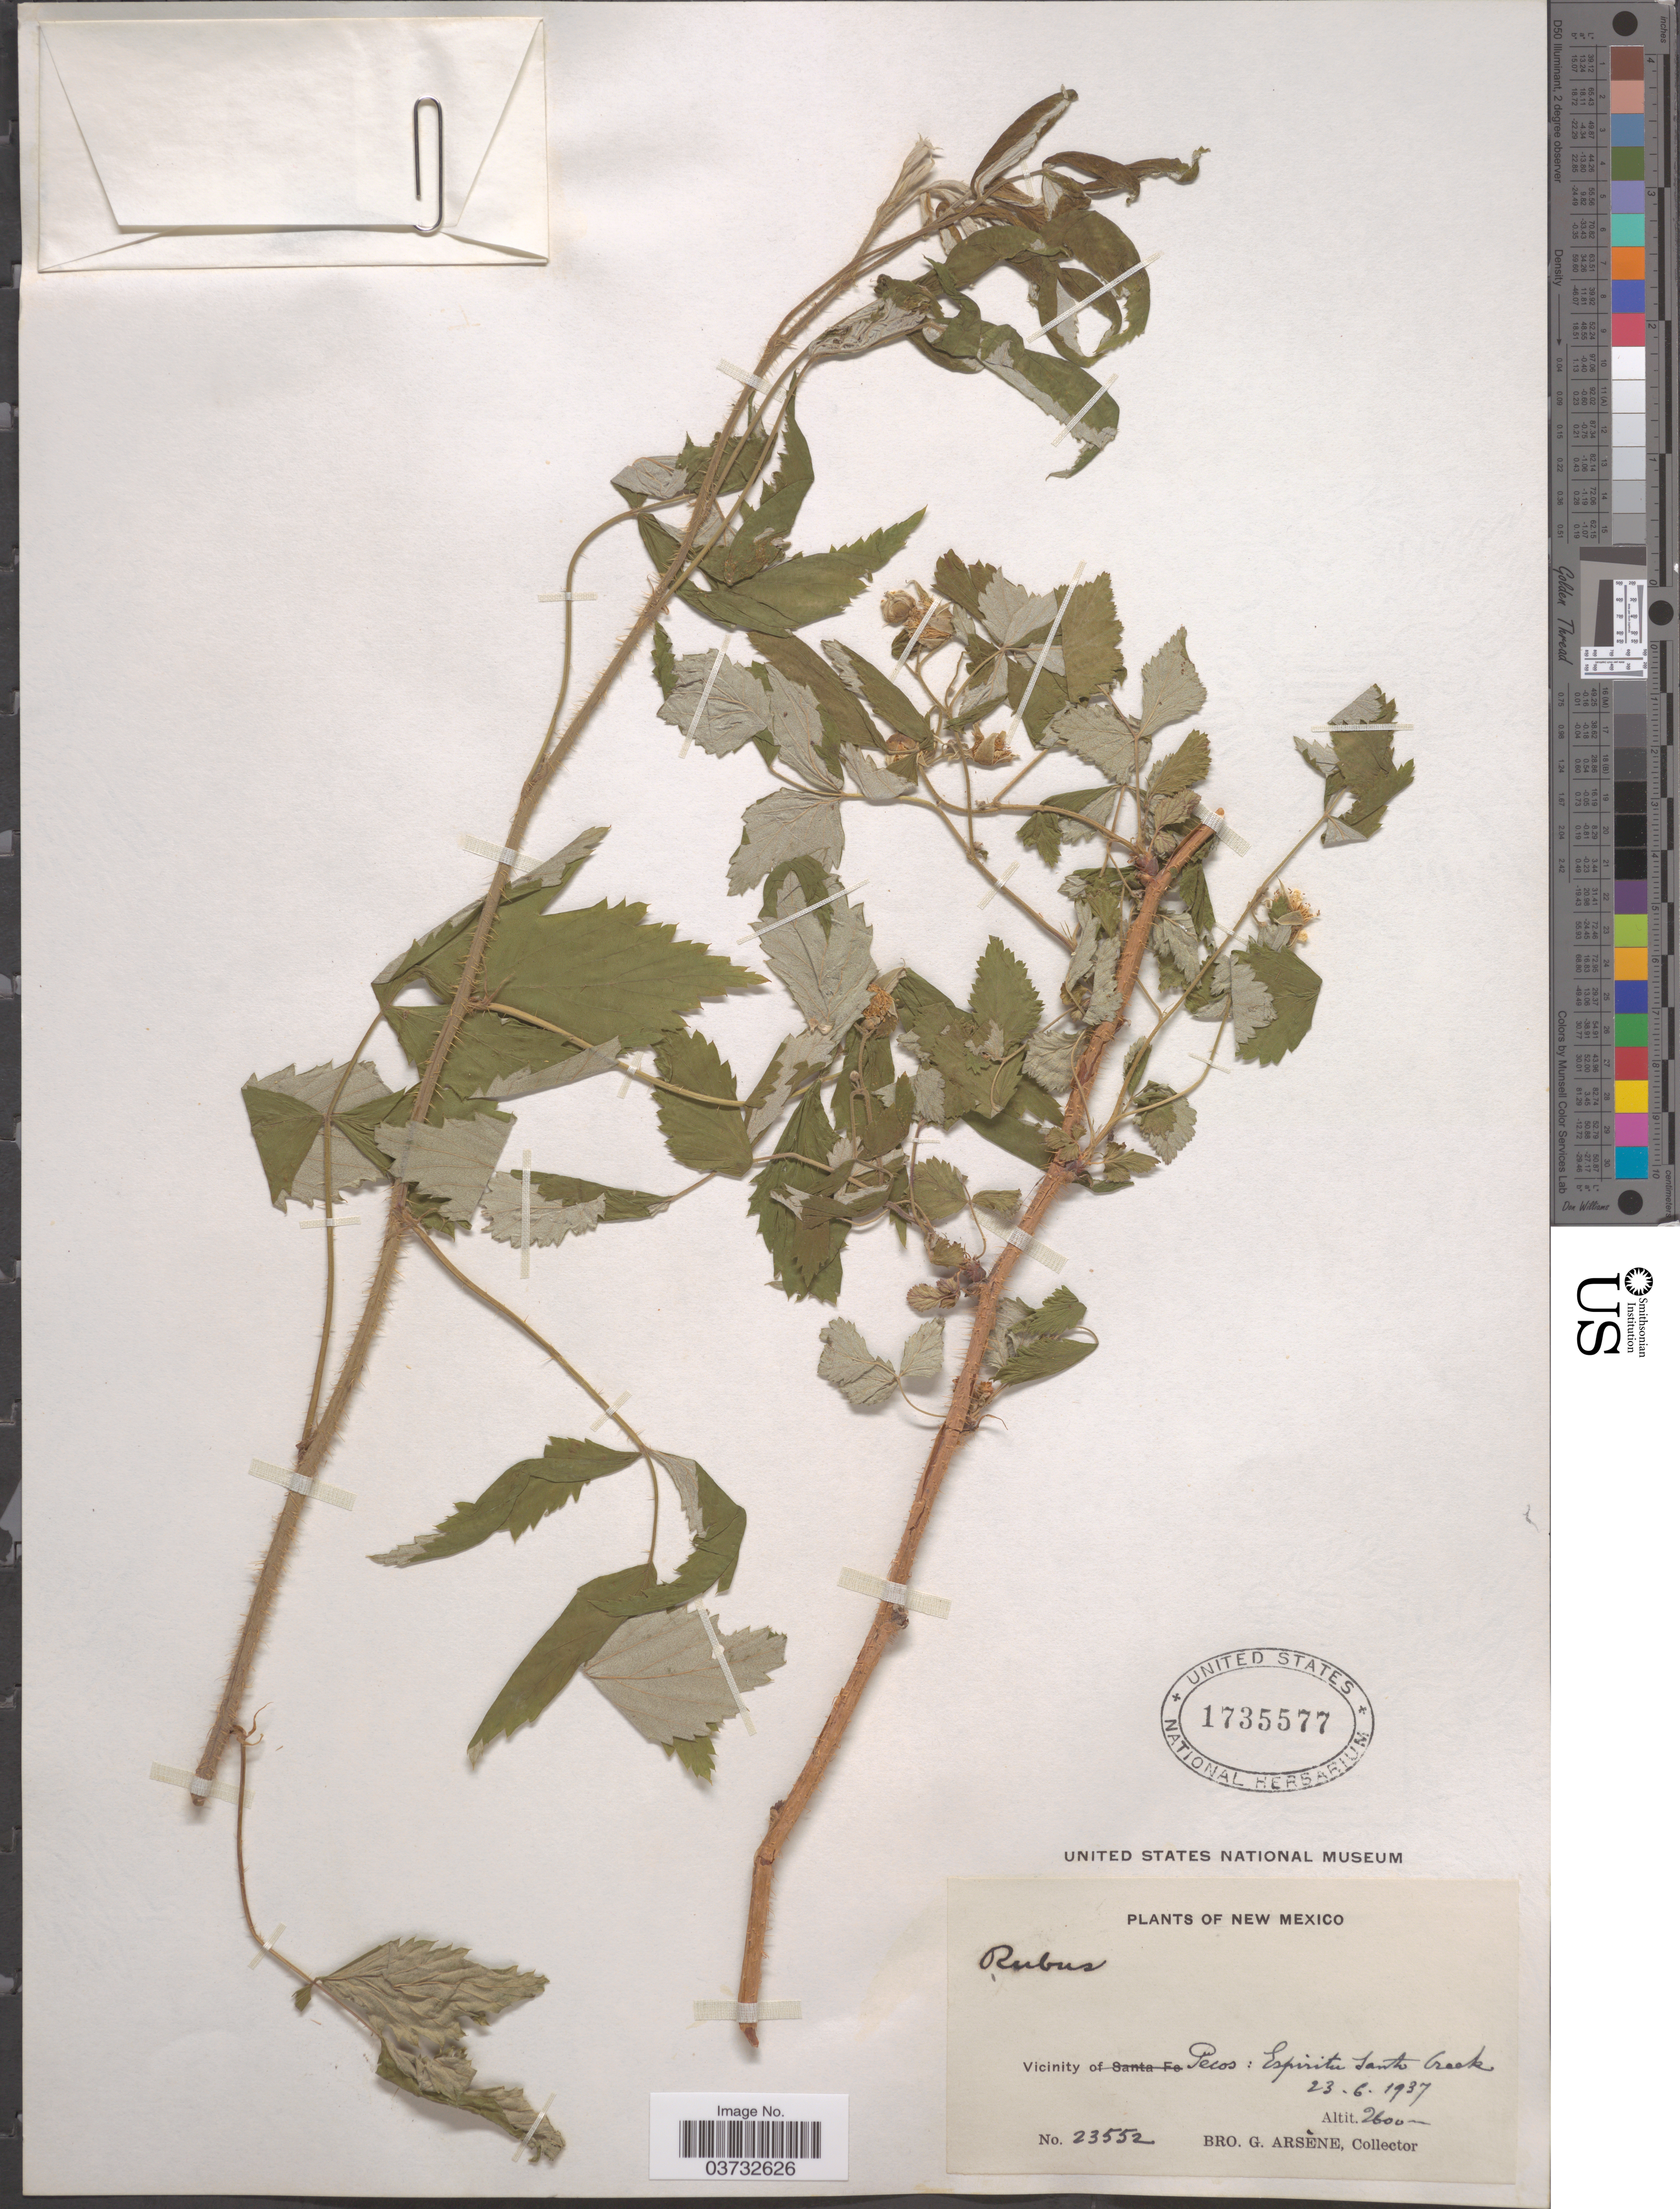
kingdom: Plantae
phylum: Tracheophyta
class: Magnoliopsida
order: Rosales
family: Rosaceae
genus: Rubus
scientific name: Rubus sp.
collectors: Bro. G. Arsène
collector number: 23552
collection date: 1937-06-23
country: United States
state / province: New Mexico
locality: Vicinity of Pecos: Espiritu Santo Creek.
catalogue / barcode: US 1735577